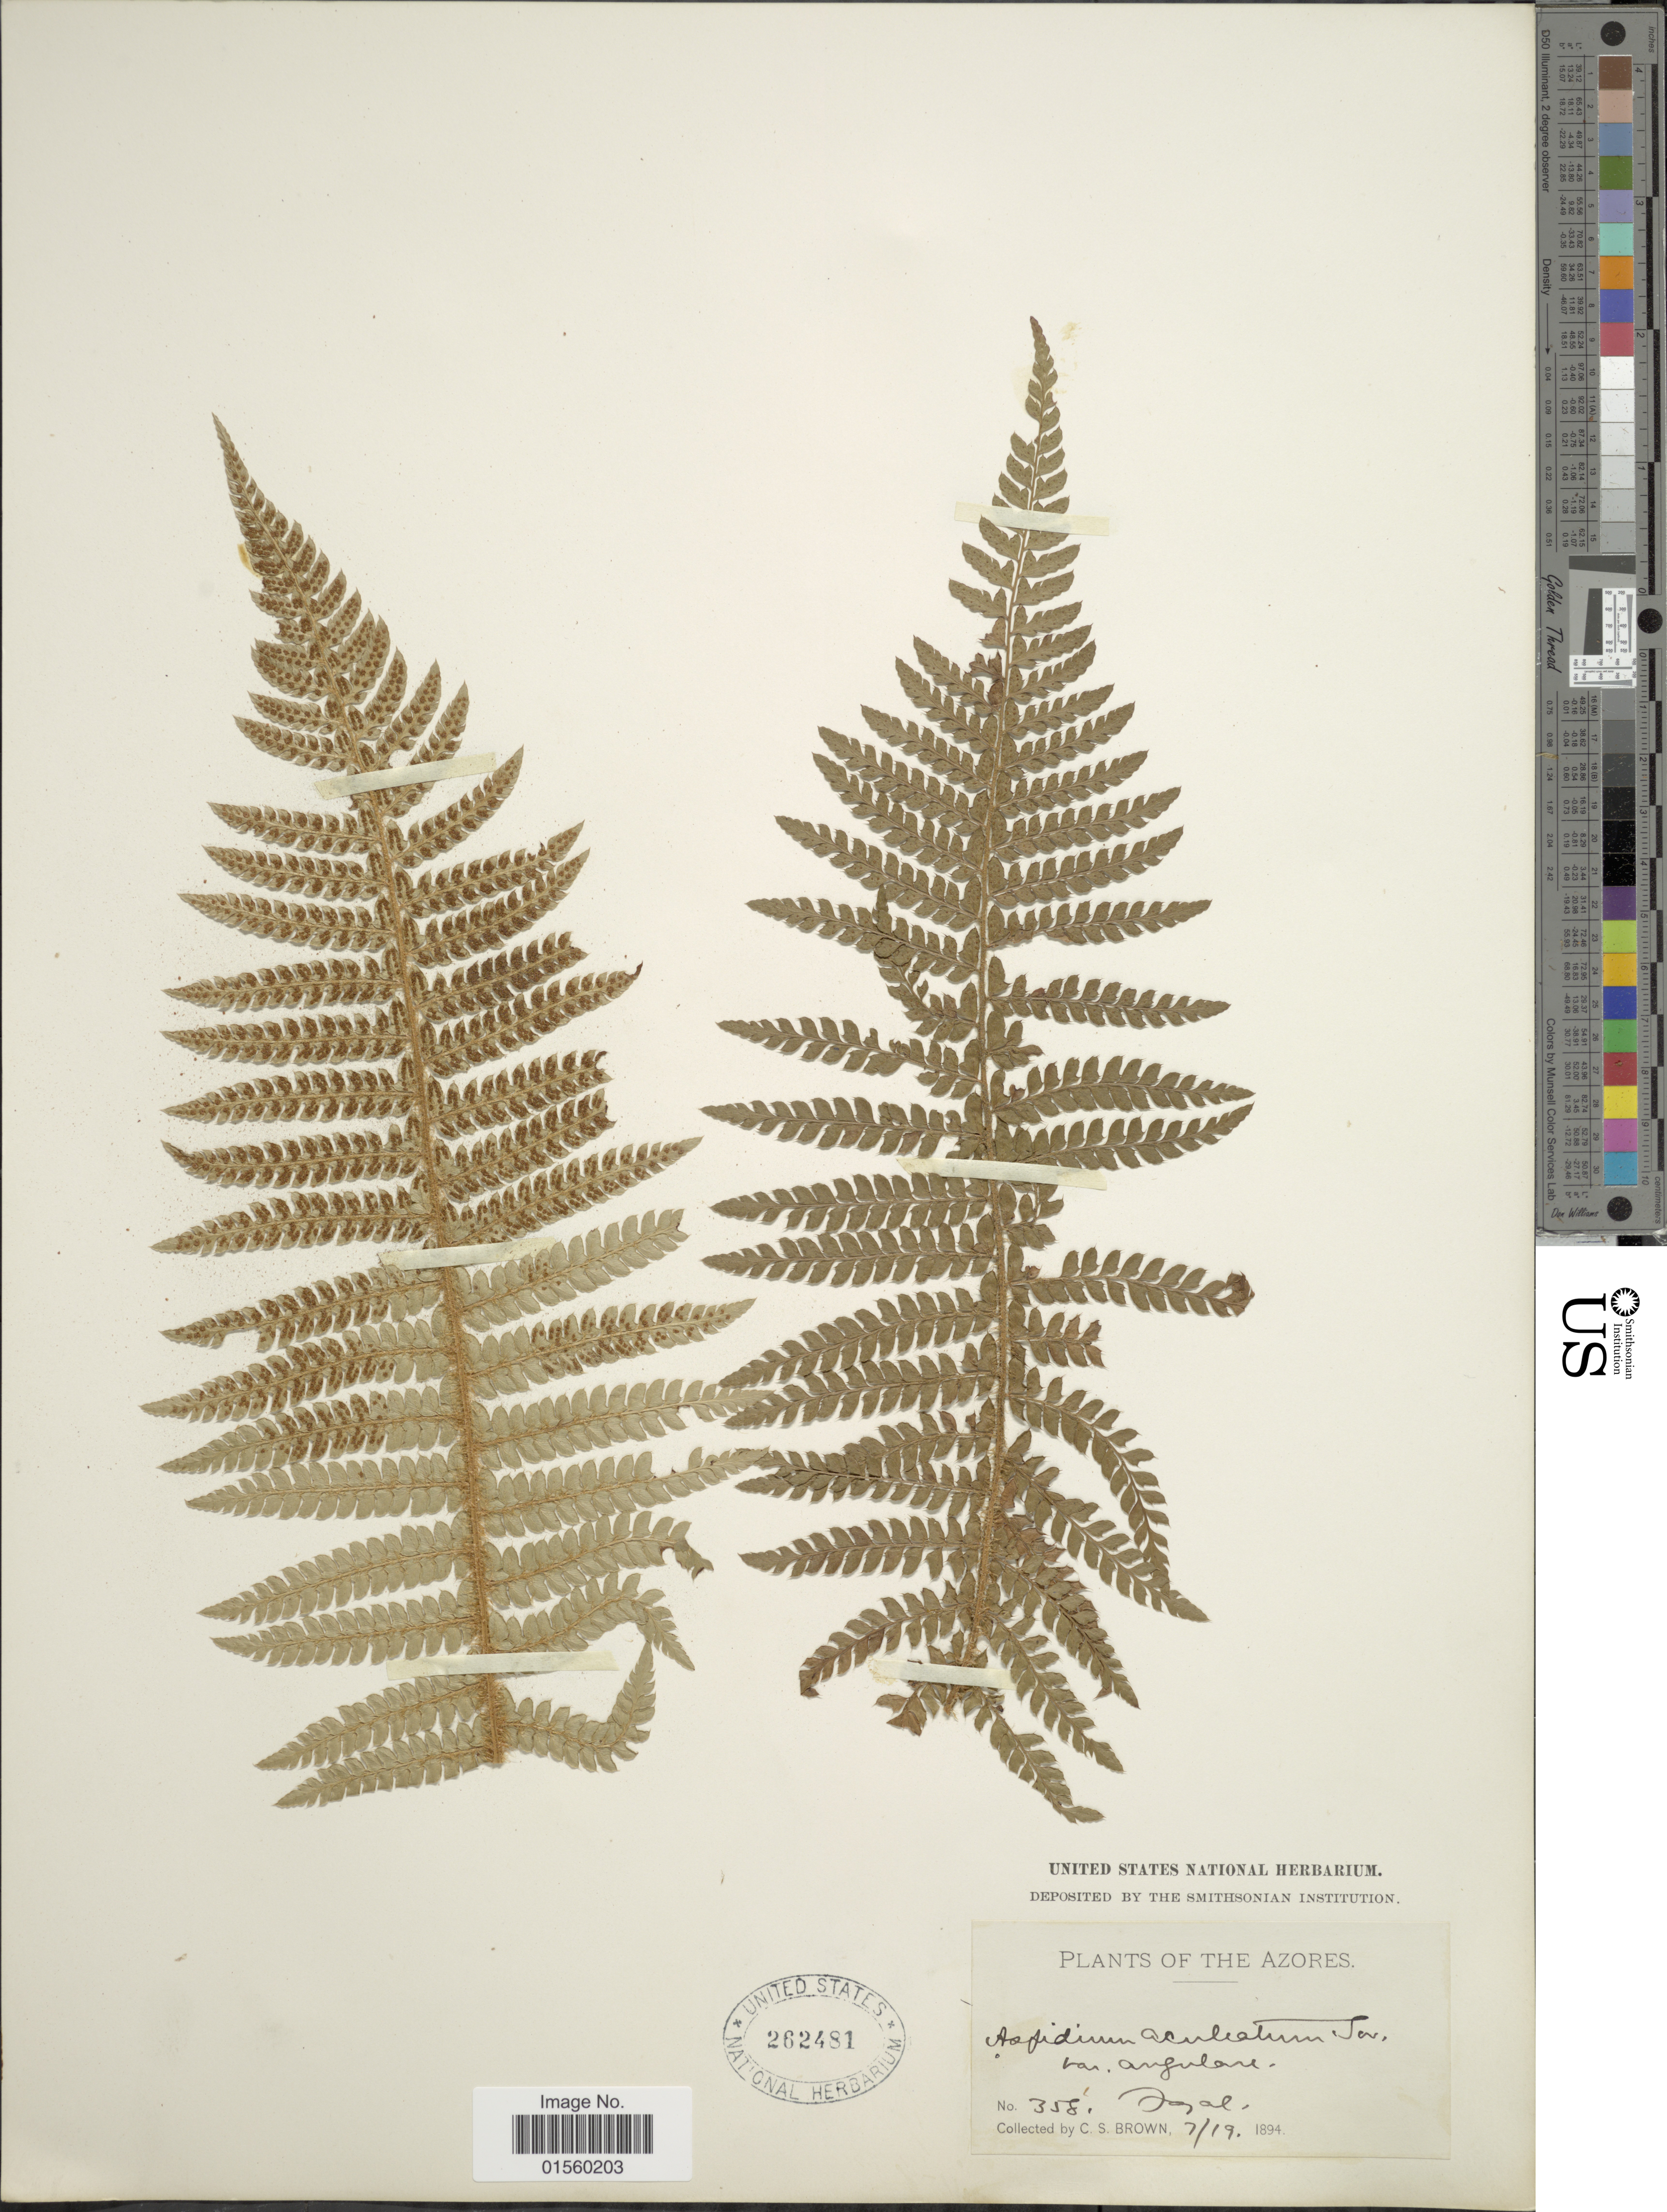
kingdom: Plantae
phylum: Tracheophyta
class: Polypodiopsida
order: Polypodiales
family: Dryopteridaceae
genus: Polystichum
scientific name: Polystichum setiferum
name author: (Forssk.) Moore ex Woynar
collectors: C. S. Brown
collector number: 358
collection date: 1894-07-19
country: Portugal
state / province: Azores (Aut. Reg.)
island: Faial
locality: Faial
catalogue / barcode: US 262481